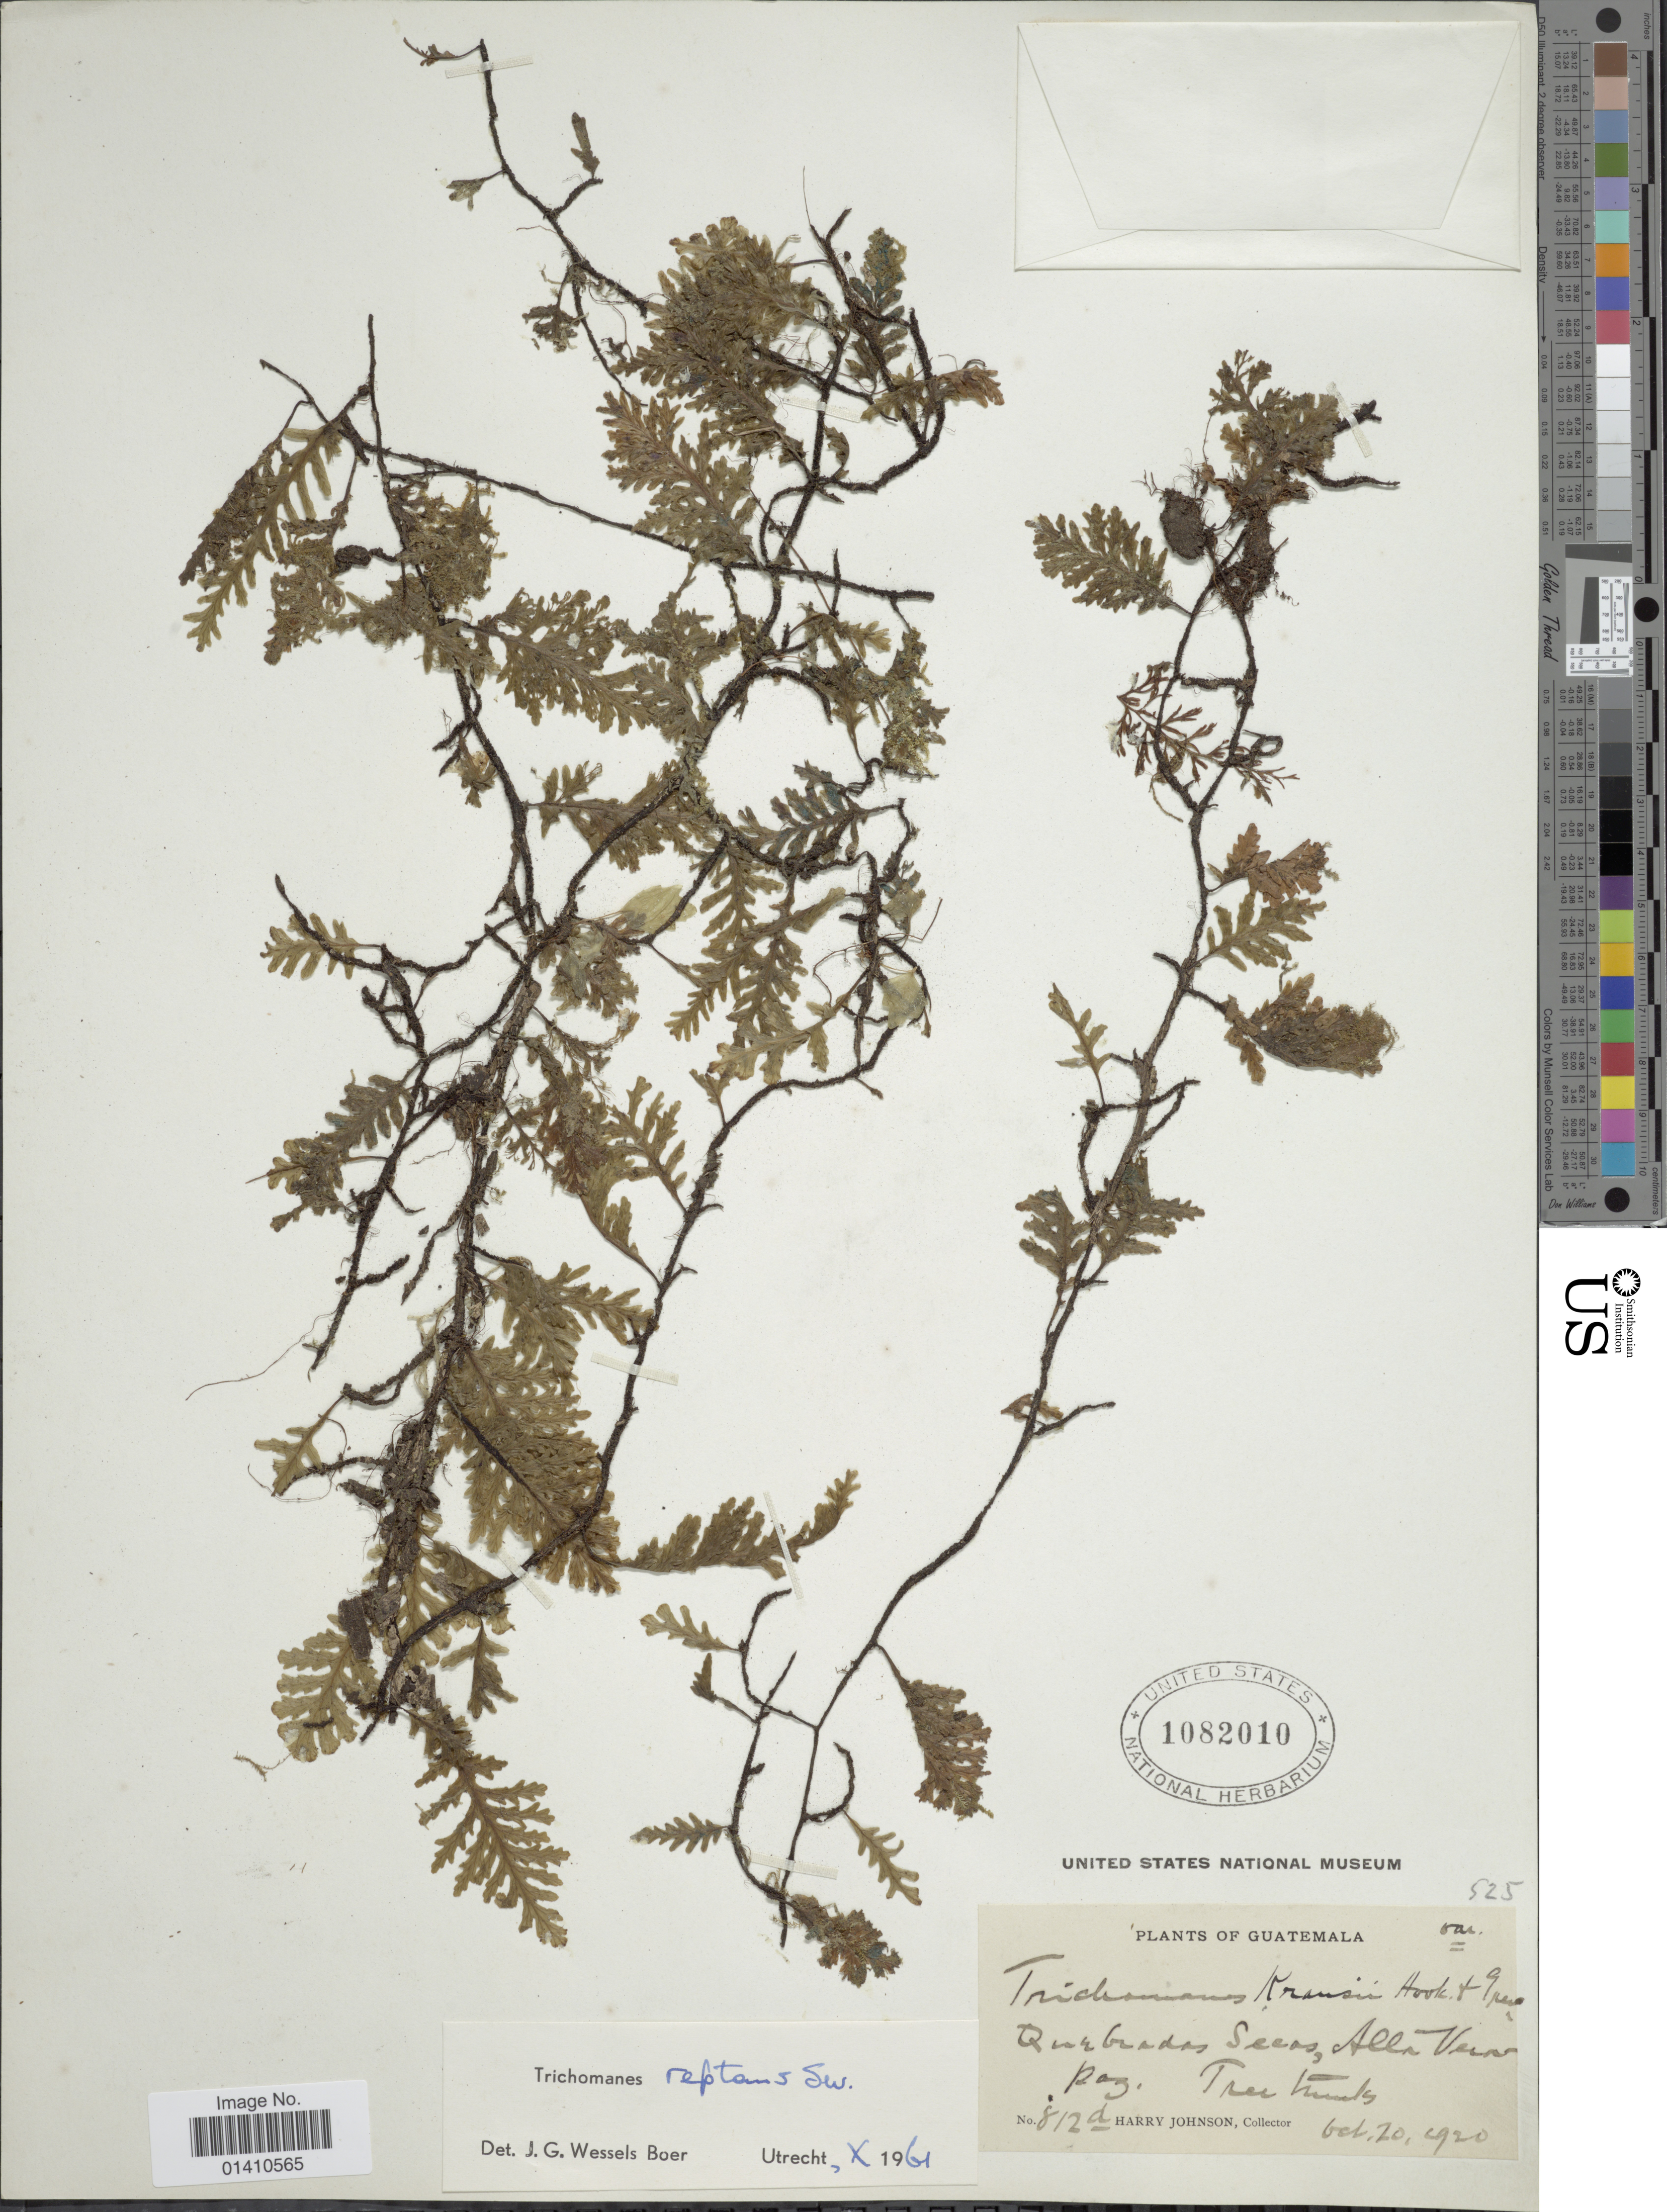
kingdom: Plantae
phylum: Tracheophyta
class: Polypodiopsida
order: Hymenophyllales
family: Hymenophyllaceae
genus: Didymoglossum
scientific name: Didymoglossum reptans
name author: (Sw.) C. Presl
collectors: H. Johnson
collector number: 812a*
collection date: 1920-02-20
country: Guatemala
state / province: Alta Verapaz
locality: Quebradas Secas.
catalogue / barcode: US 1082010